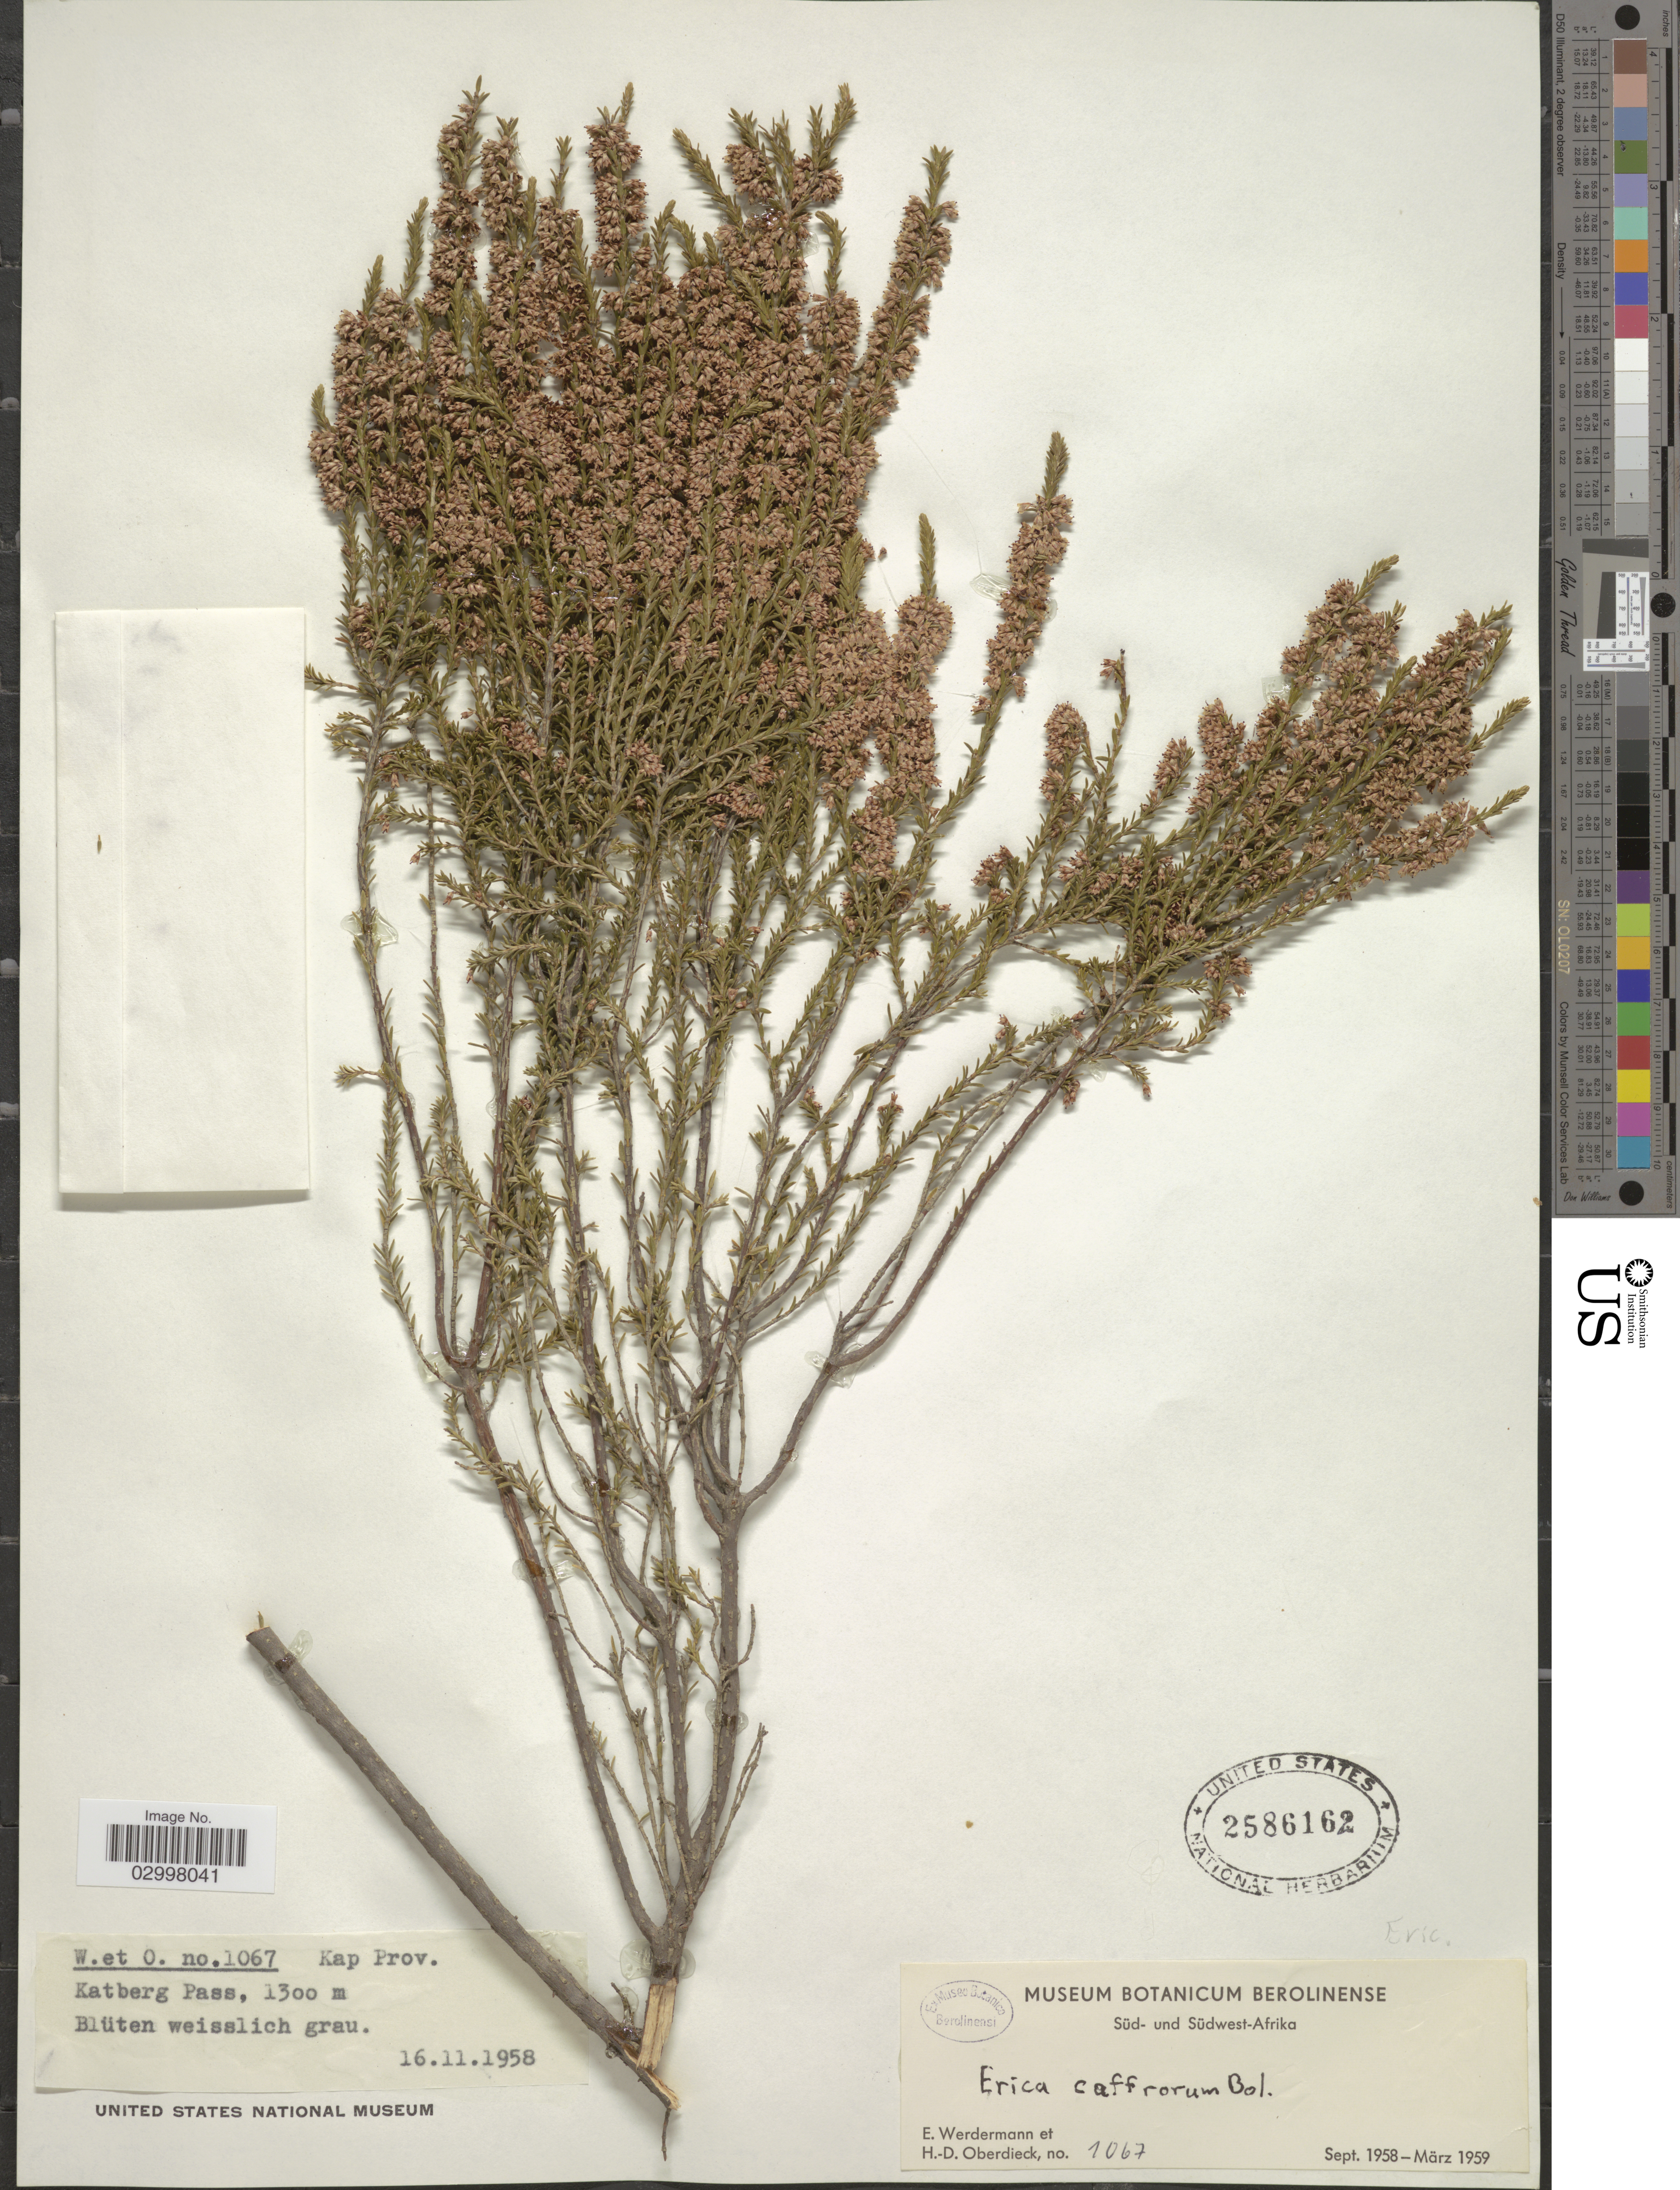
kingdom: Plantae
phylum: Tracheophyta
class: Magnoliopsida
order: Ericales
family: Ericaceae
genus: Erica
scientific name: Erica caffrorum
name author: Bolus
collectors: E. Werdermann & H. Oberdieck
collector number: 1067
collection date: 1958-11-16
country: South Africa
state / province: Eastern Cape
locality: Kap Prov. Katberg Pass. Süd-Afrika.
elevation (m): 1300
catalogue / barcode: US 2586162